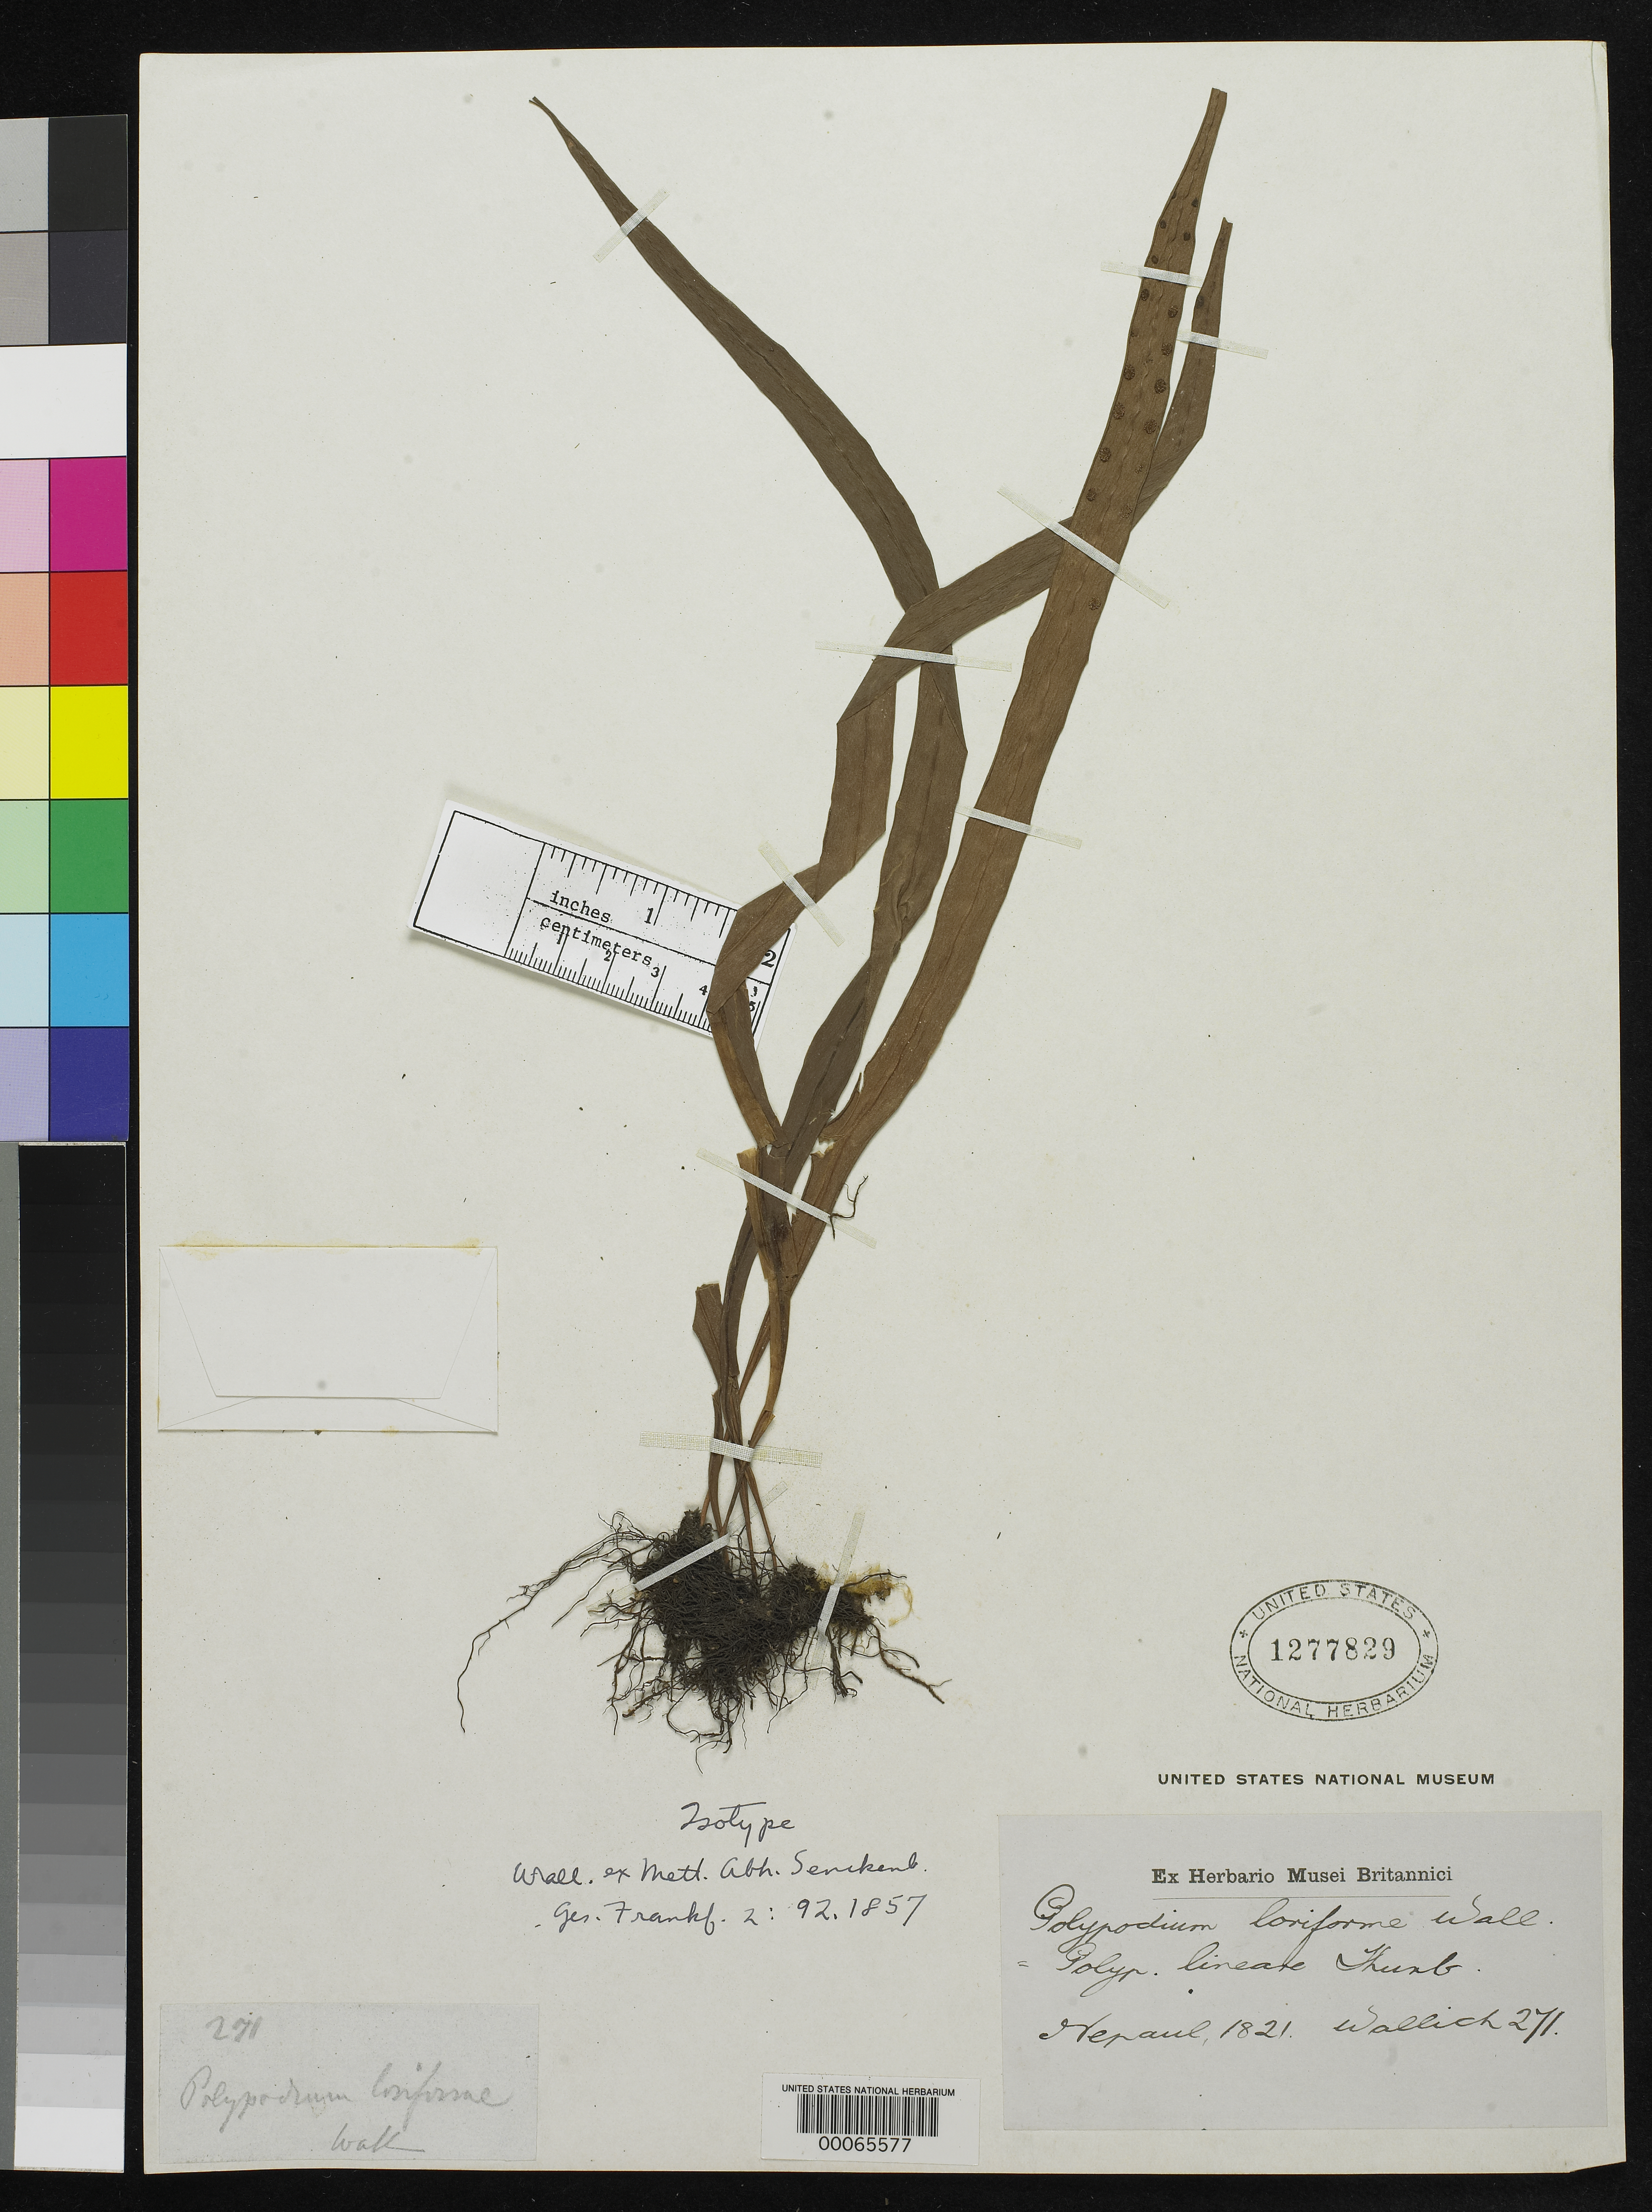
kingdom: Plantae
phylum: Tracheophyta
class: Polypodiopsida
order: Polypodiales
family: Polypodiaceae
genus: Polypodium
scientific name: Polypodium loriforme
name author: Wall. ex Mett.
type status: Type Collection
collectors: N. Wallich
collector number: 271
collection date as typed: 1821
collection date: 1821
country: Nepal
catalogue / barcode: US 1277829